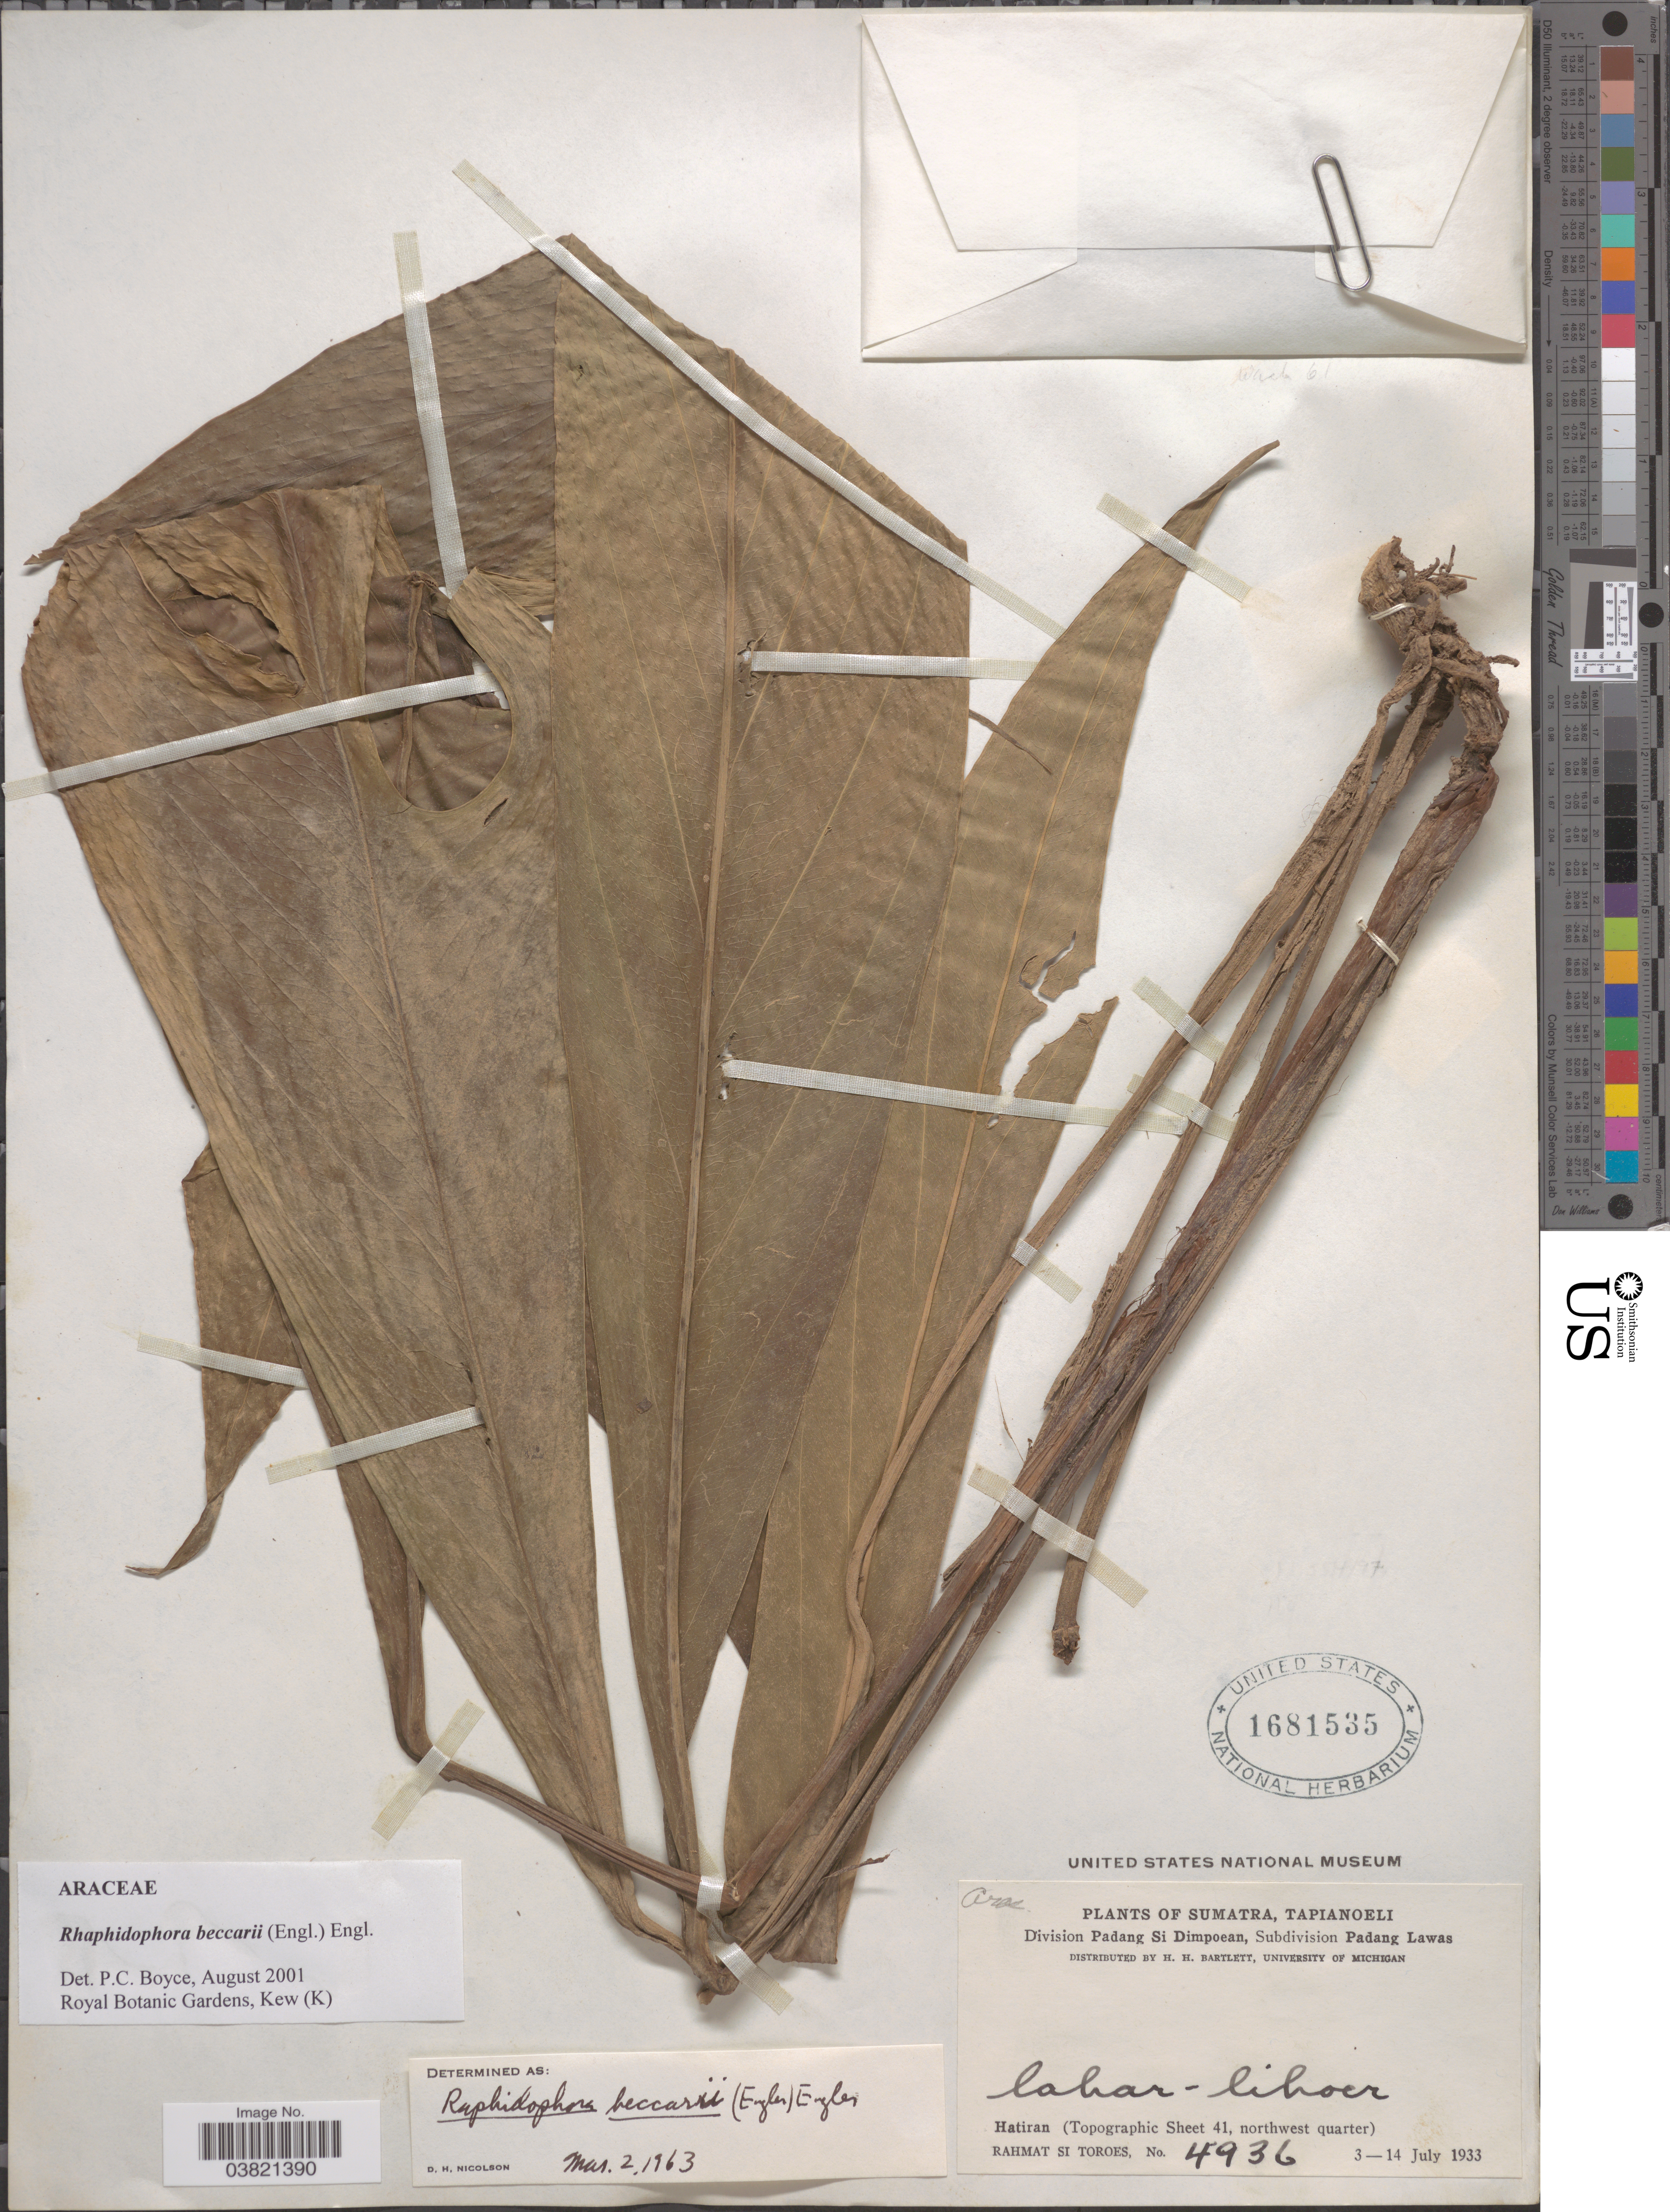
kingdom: Plantae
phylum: Tracheophyta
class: Liliopsida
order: Alismatales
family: Araceae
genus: Rhaphidophora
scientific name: Rhaphidophora beccarii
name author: (Engl.) Engl.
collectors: Rahmat Si Boeea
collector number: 4936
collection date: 1933-07-03/1933-07-14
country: Indonesia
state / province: Sumatra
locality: Tapianoeli. Division Padang Si Dimpoean, Subdivision Padang Lawas. Hatiran (Topographic Sheet 41, northwest quarter).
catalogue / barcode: US 1681535